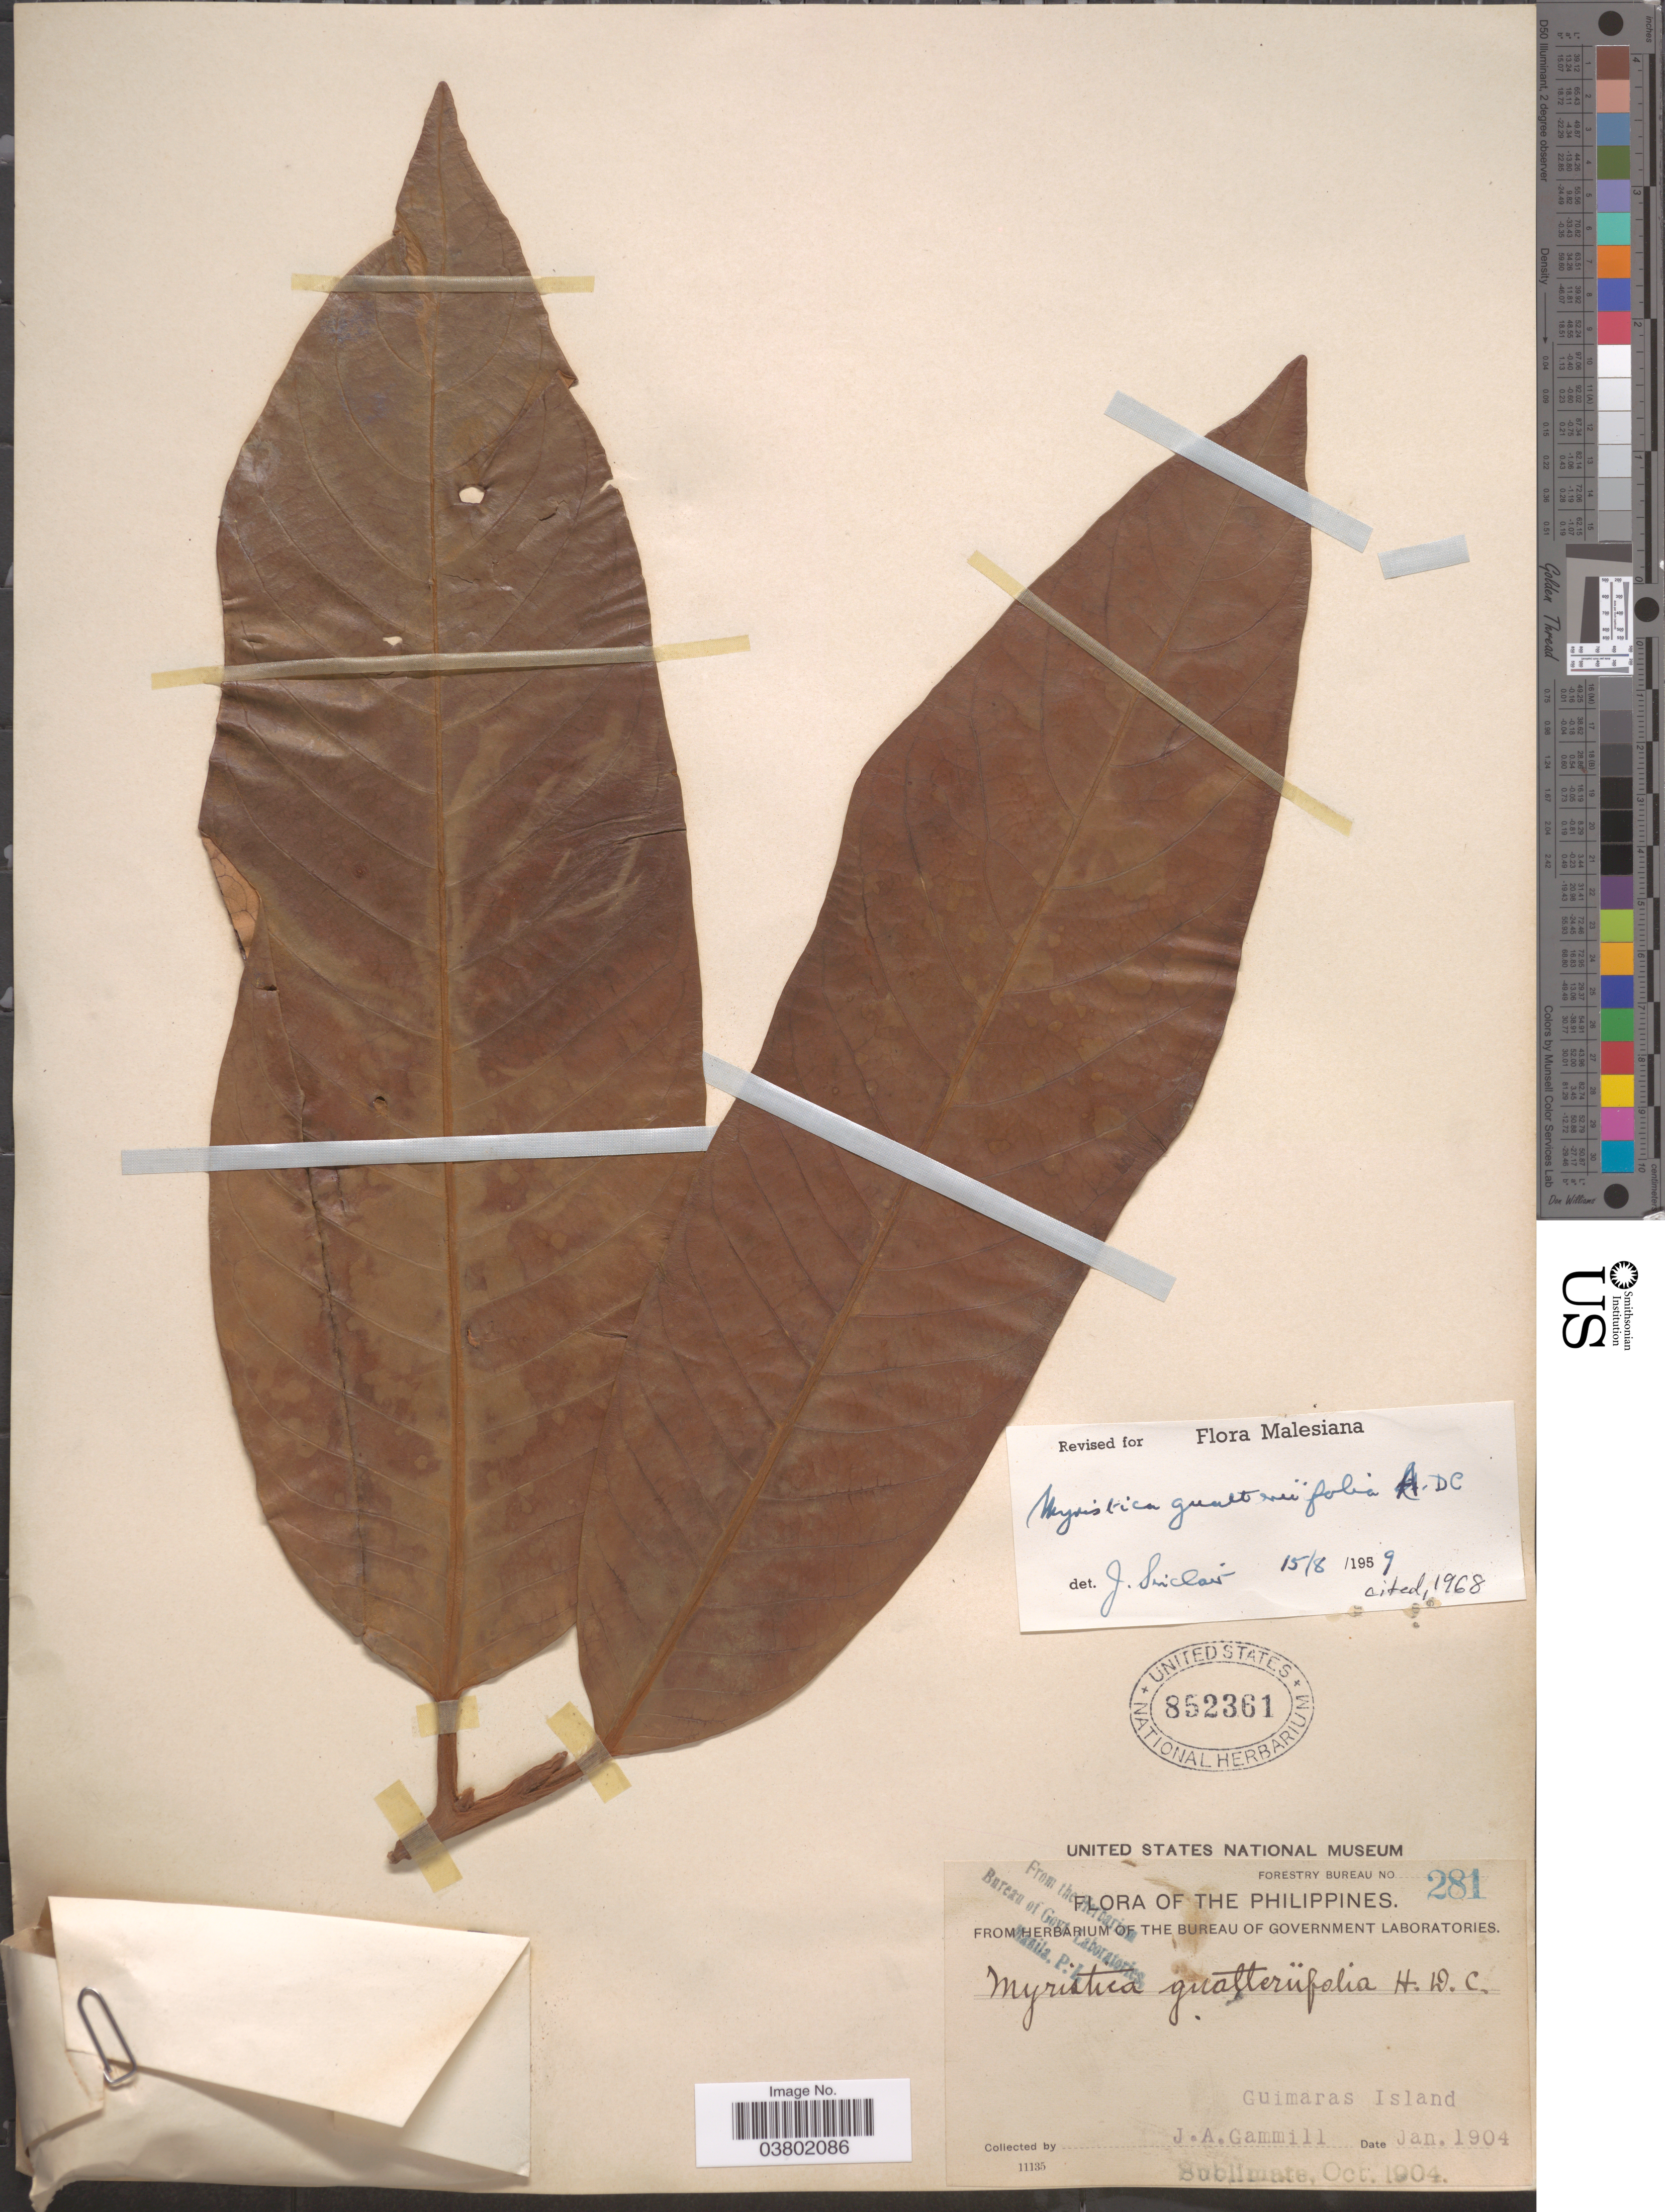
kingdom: Plantae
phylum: Tracheophyta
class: Magnoliopsida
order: Magnoliales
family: Myristicaceae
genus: Myristica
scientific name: Myristica guatteriifolia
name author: A. DC.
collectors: J. Gammill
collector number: Forestry Bureau 281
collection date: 1904-01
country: Philippines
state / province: Western Visayas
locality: Guimaras Island.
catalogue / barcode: US 852361